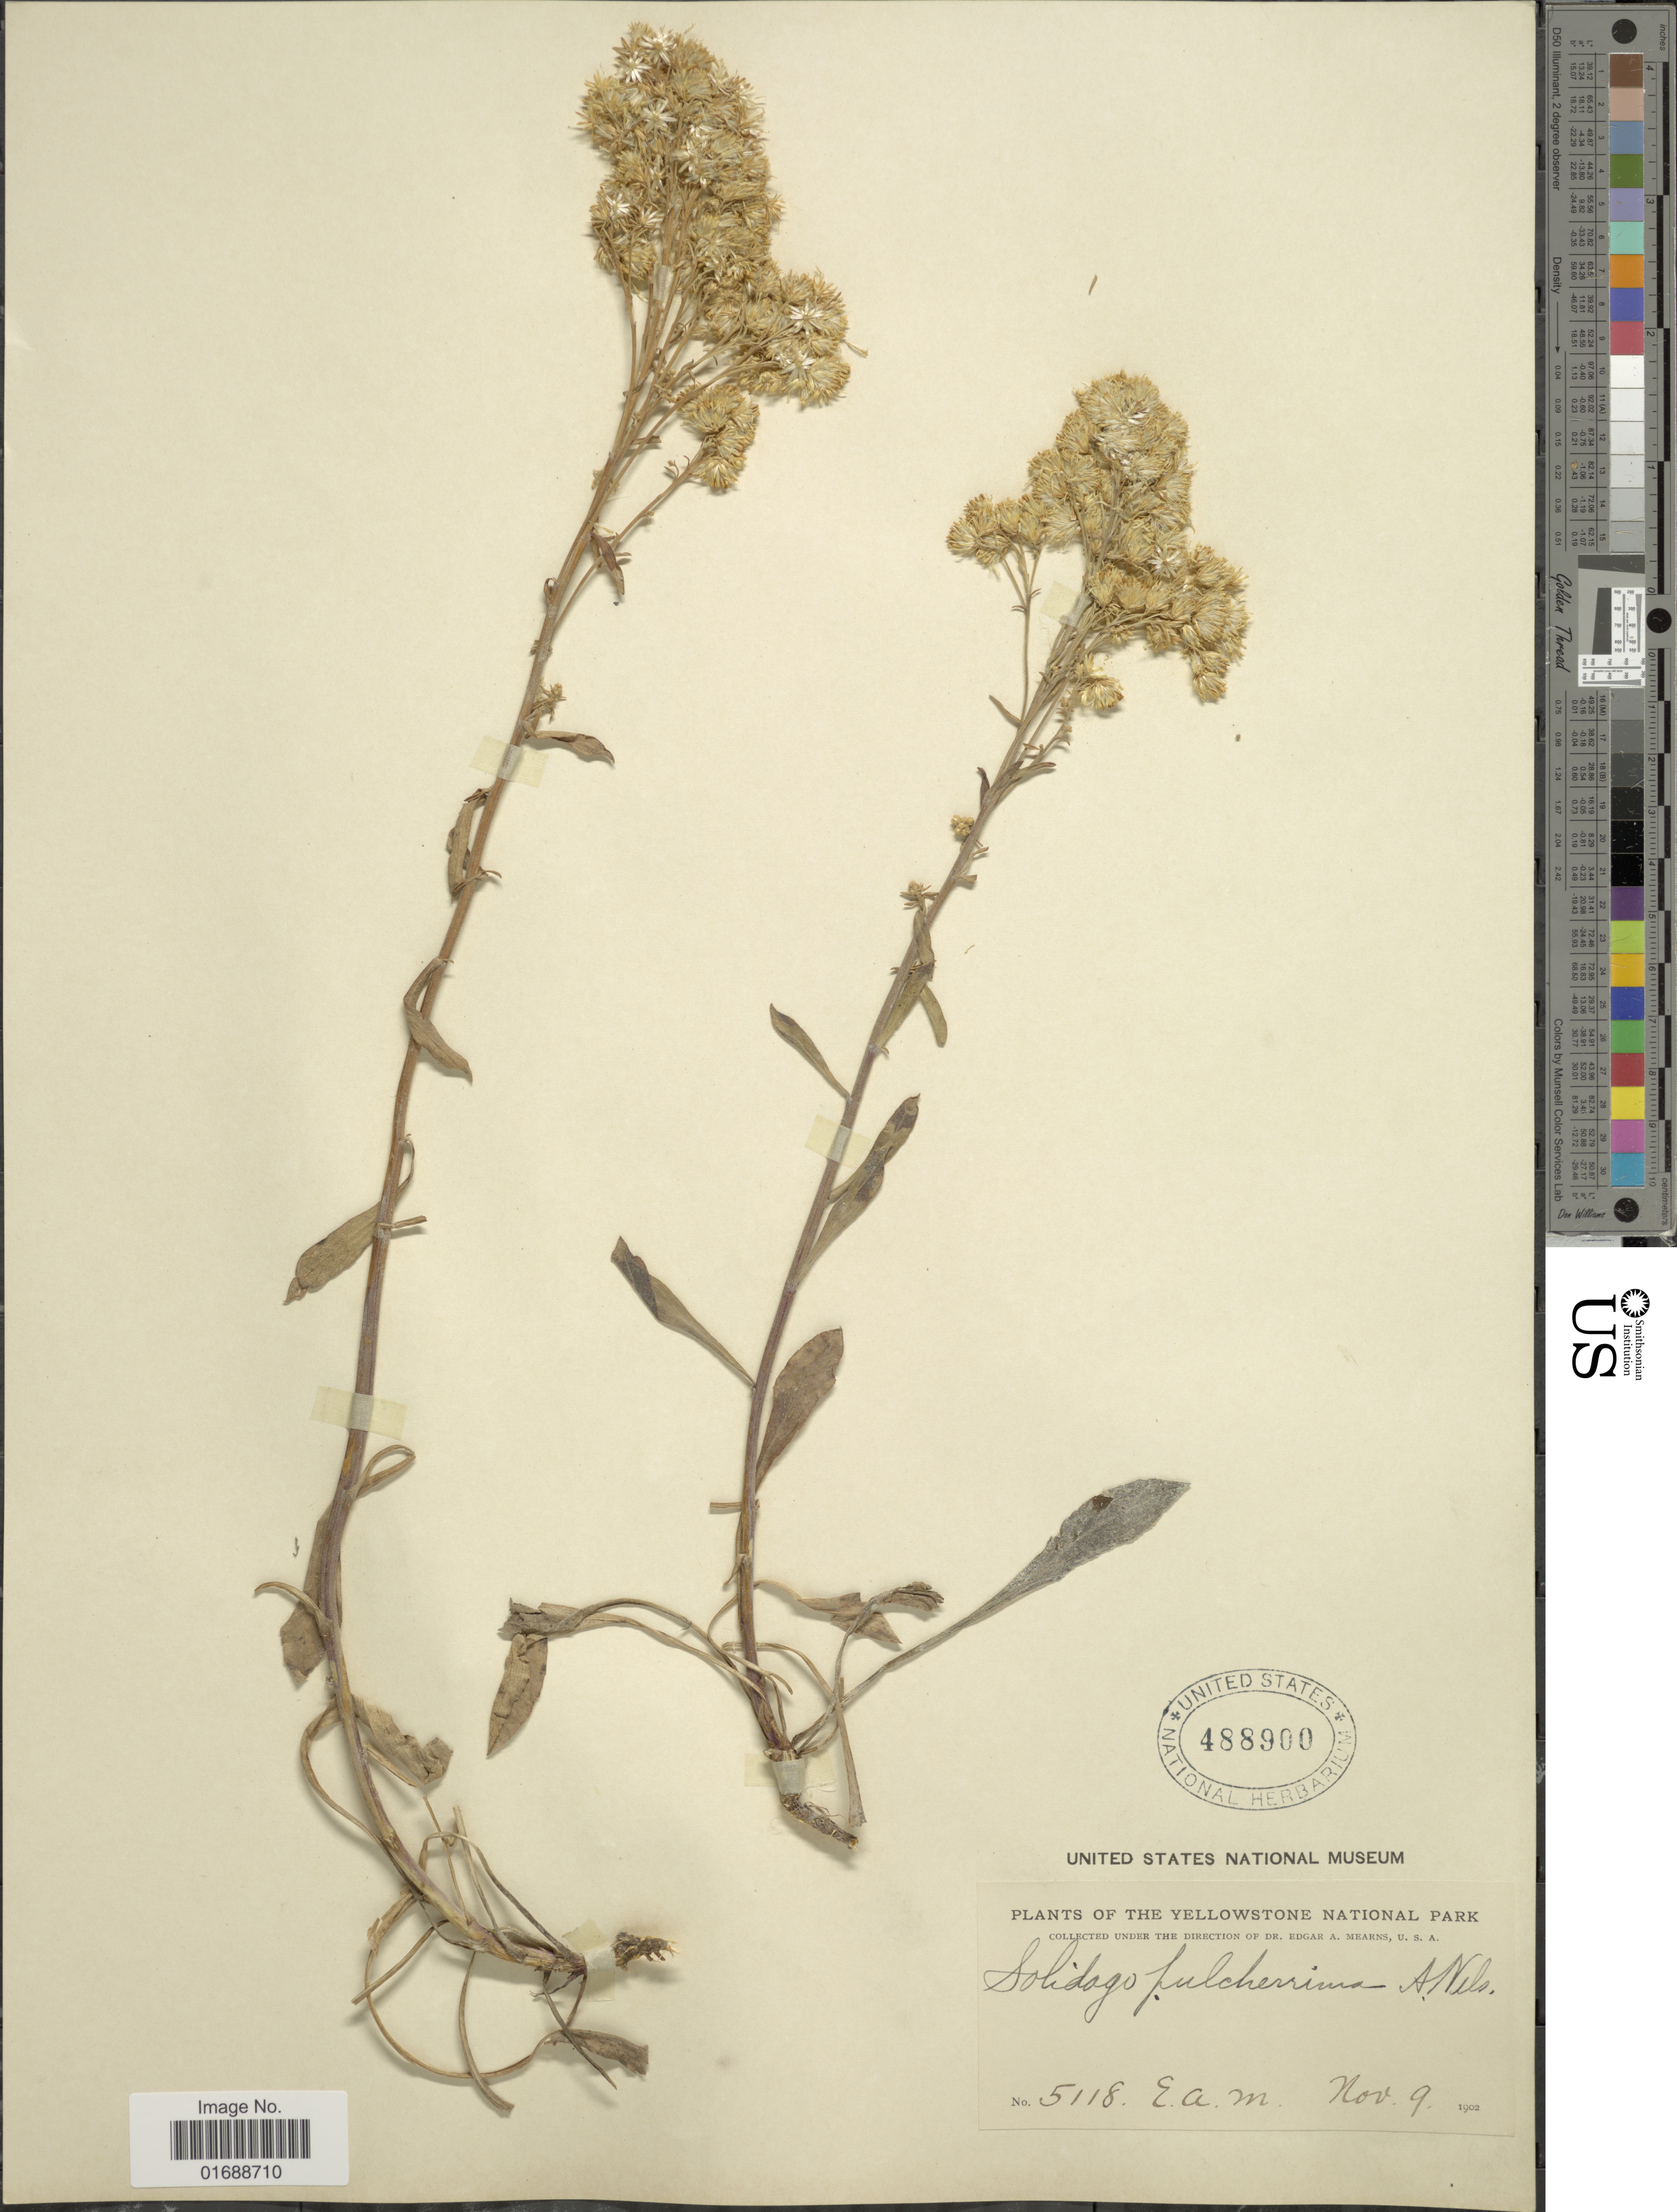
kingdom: Plantae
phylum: Tracheophyta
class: Magnoliopsida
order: Asterales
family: Asteraceae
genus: Solidago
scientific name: Solidago nana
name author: Nutt.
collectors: E. A. Mearns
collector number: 5118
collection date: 1902-11-09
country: United States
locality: Yellowstone National Park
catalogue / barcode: US 488900